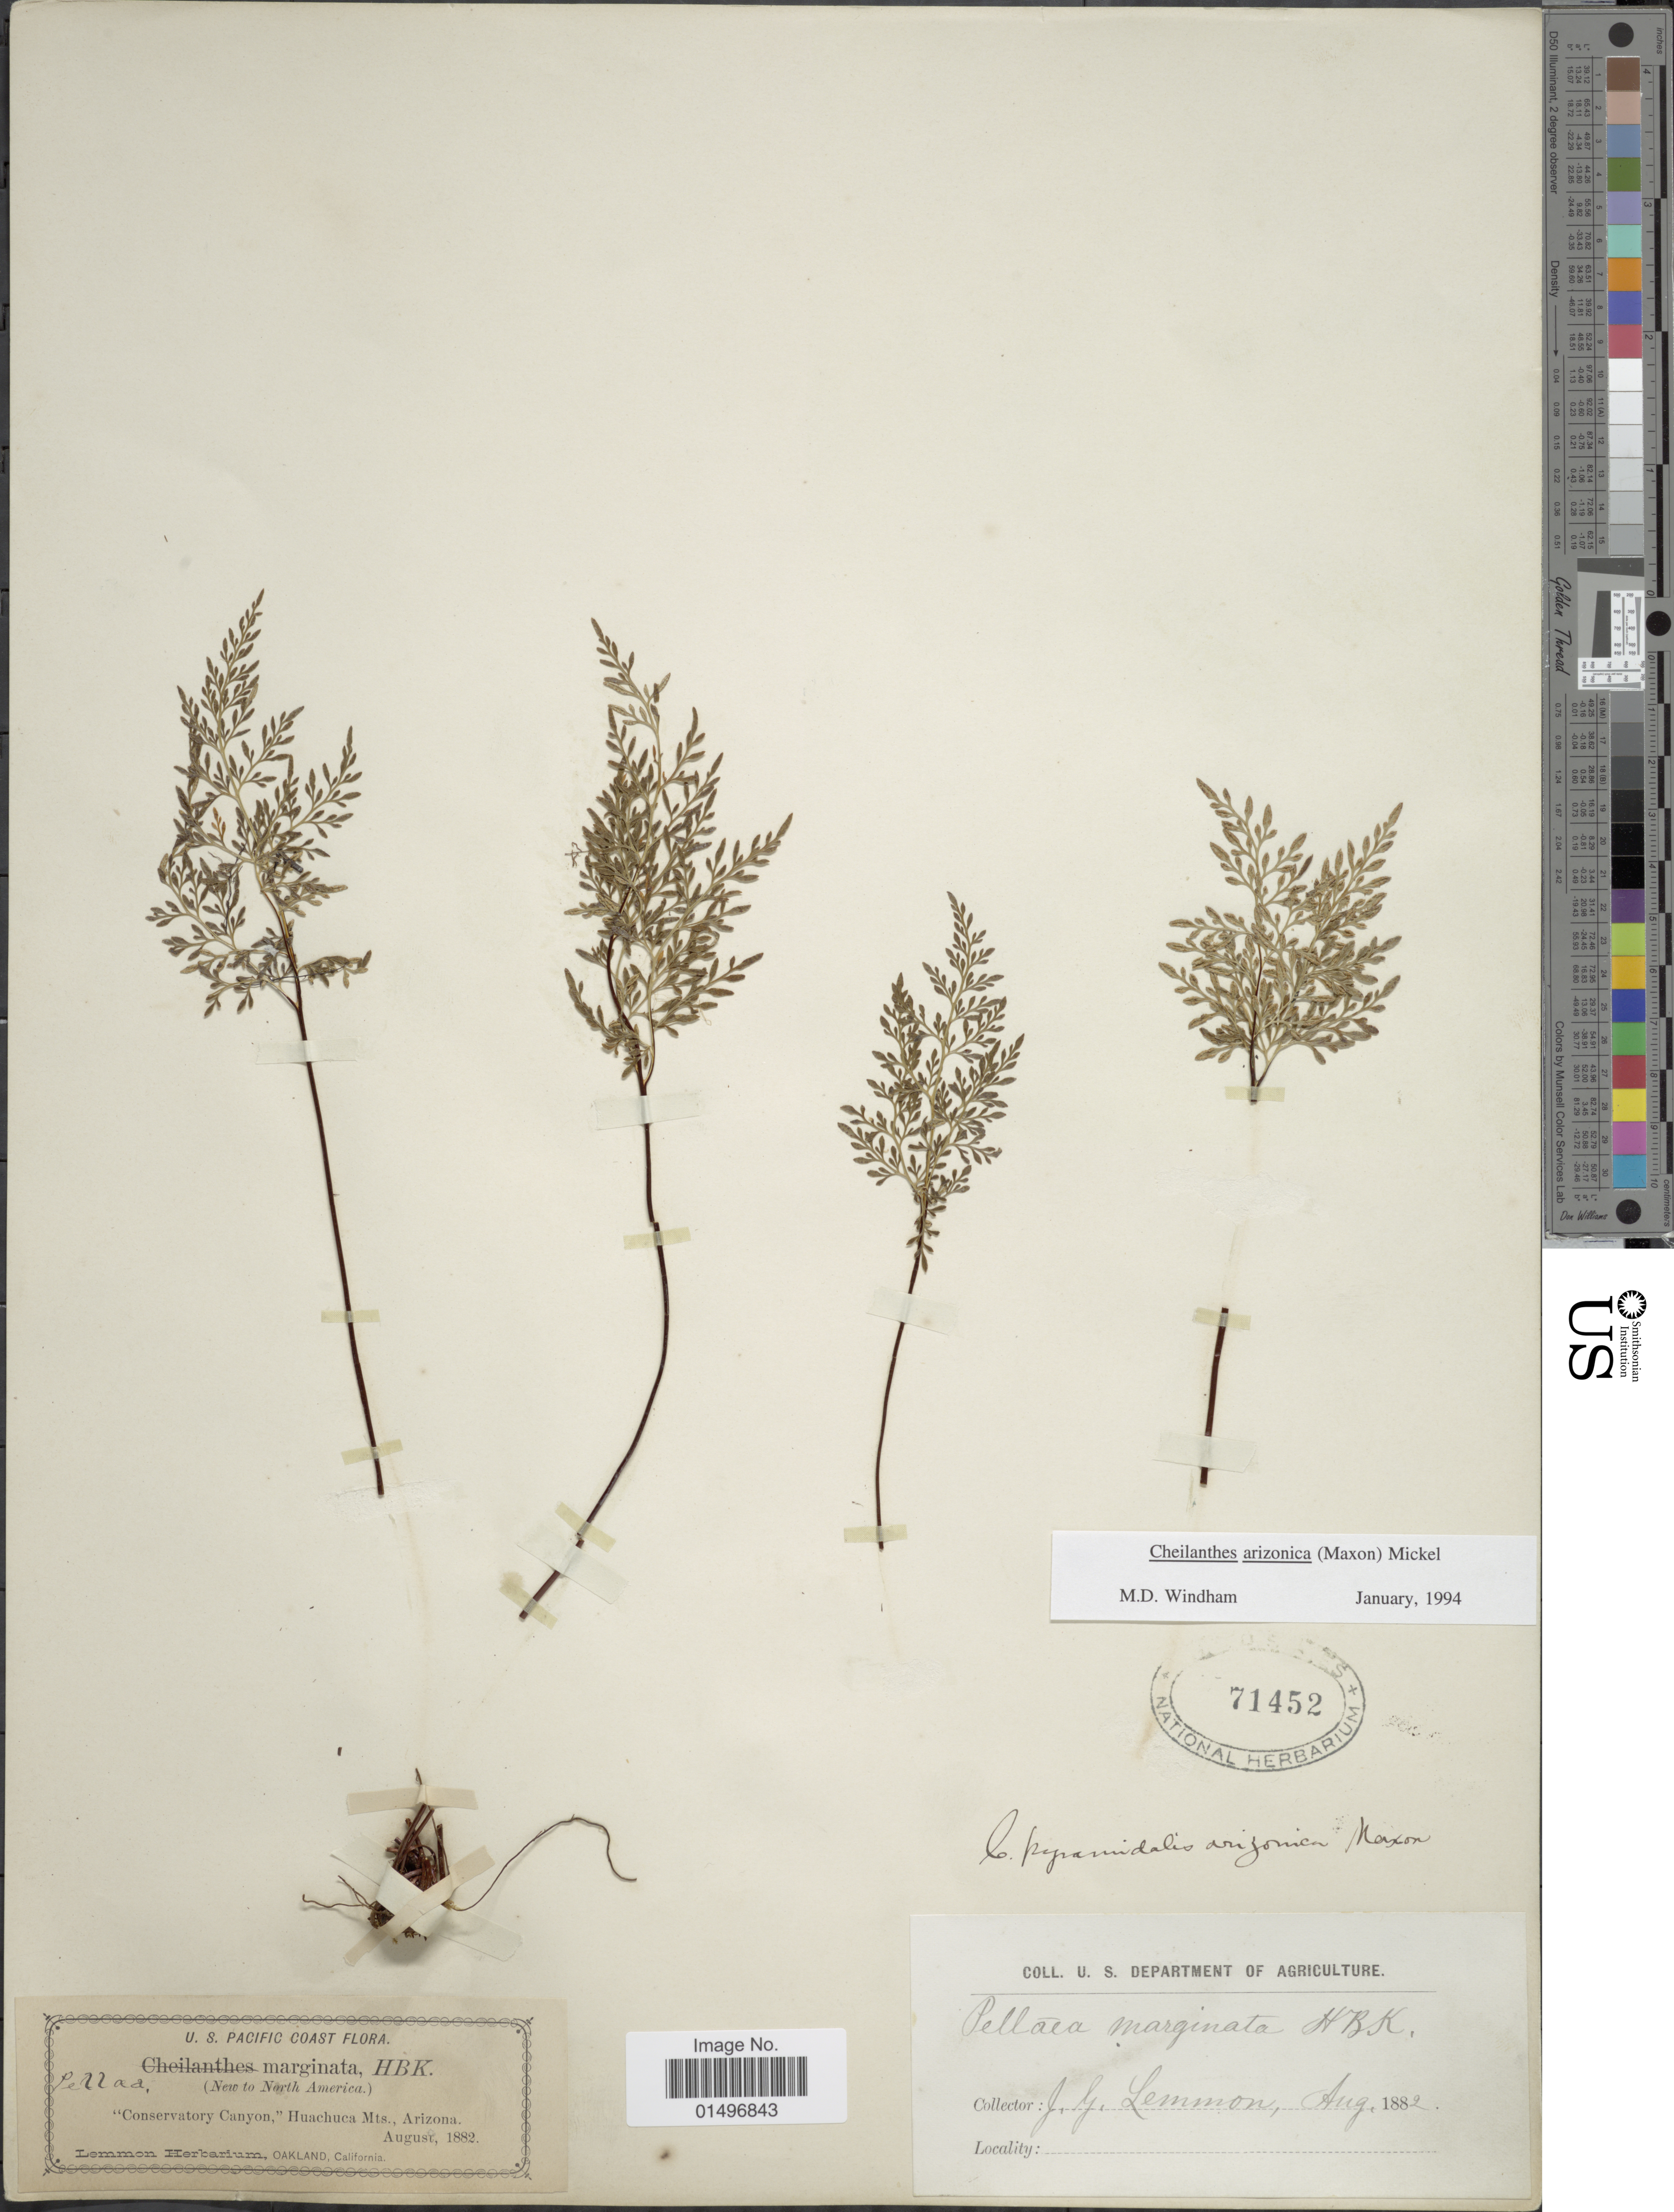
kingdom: Plantae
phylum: Tracheophyta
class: Polypodiopsida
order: Polypodiales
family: Pteridaceae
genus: Gaga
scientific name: Gaga arizonica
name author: (Maxon) Fay W. Li & Windham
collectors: J. Lemmon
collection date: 1882-08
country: United States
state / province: Arizona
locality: Pacific Coast, Conservatory Canyon, Huachuca Mts. Arizona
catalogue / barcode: US 71452